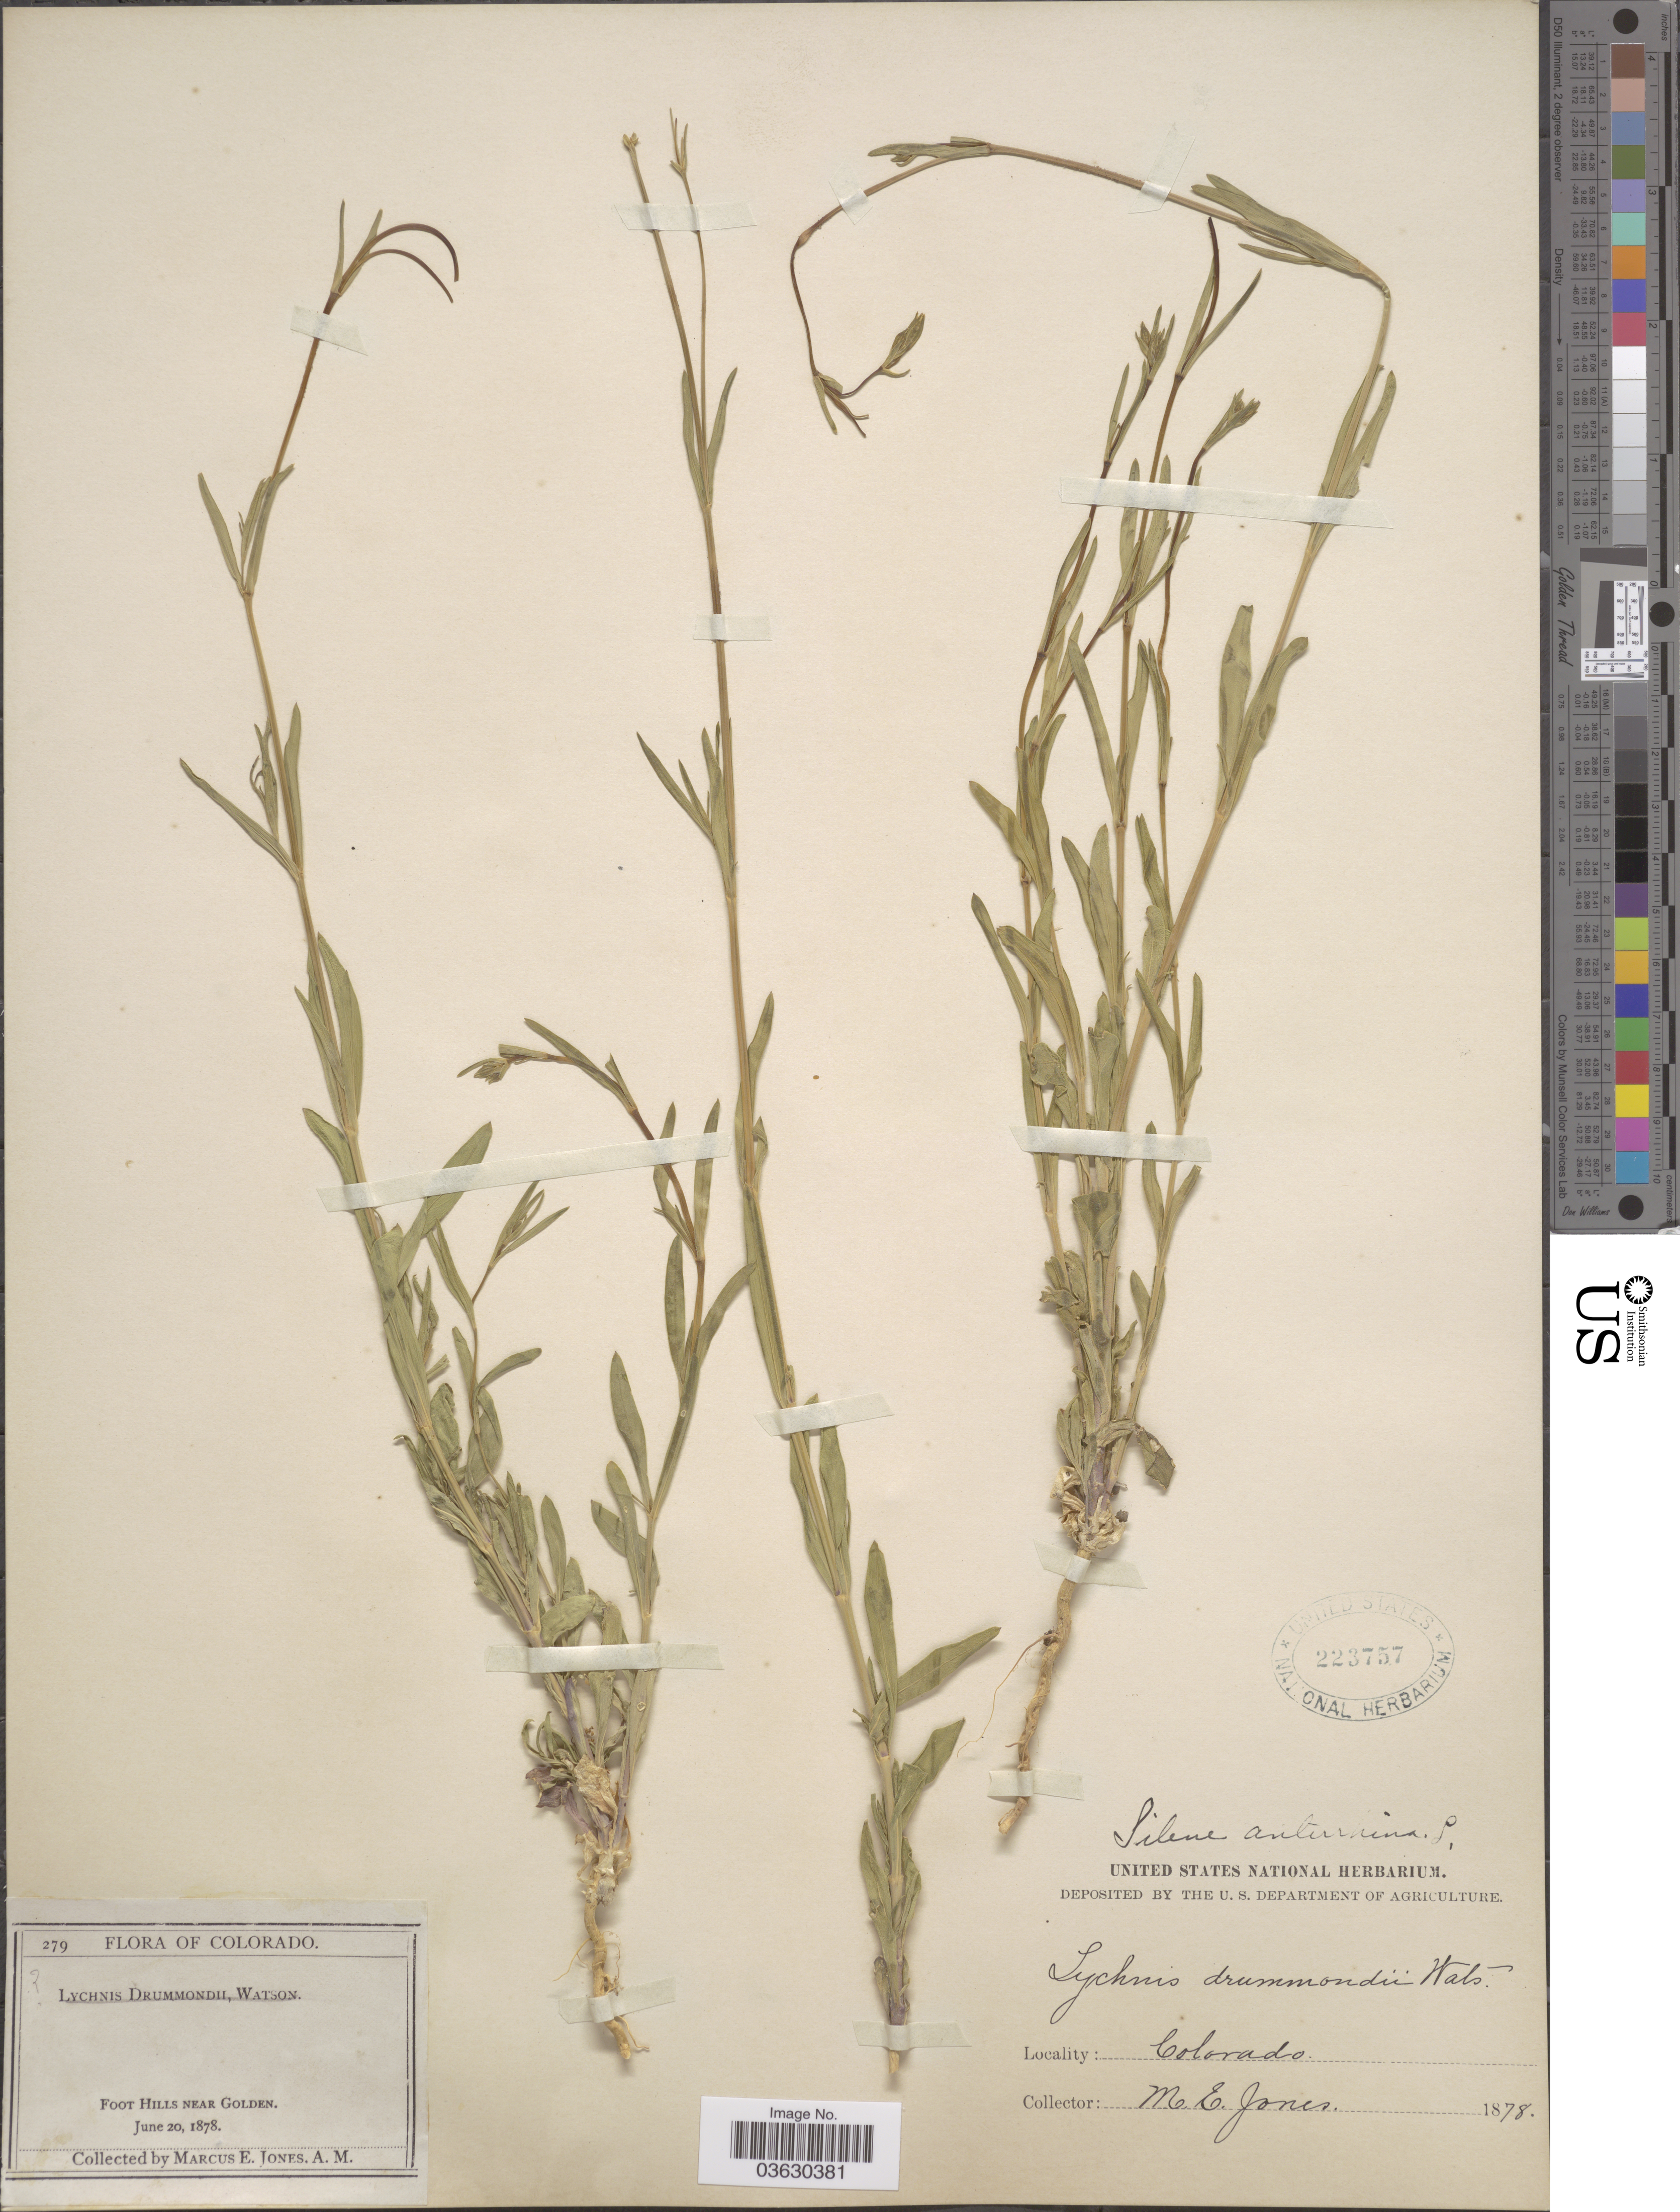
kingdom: Plantae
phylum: Tracheophyta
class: Magnoliopsida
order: Caryophyllales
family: Caryophyllaceae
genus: Silene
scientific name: Silene antirrhina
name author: L.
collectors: M. E. Jones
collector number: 279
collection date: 1878-06-20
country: United States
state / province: Colorado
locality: Foot Hills near Golden.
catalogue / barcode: US 223757